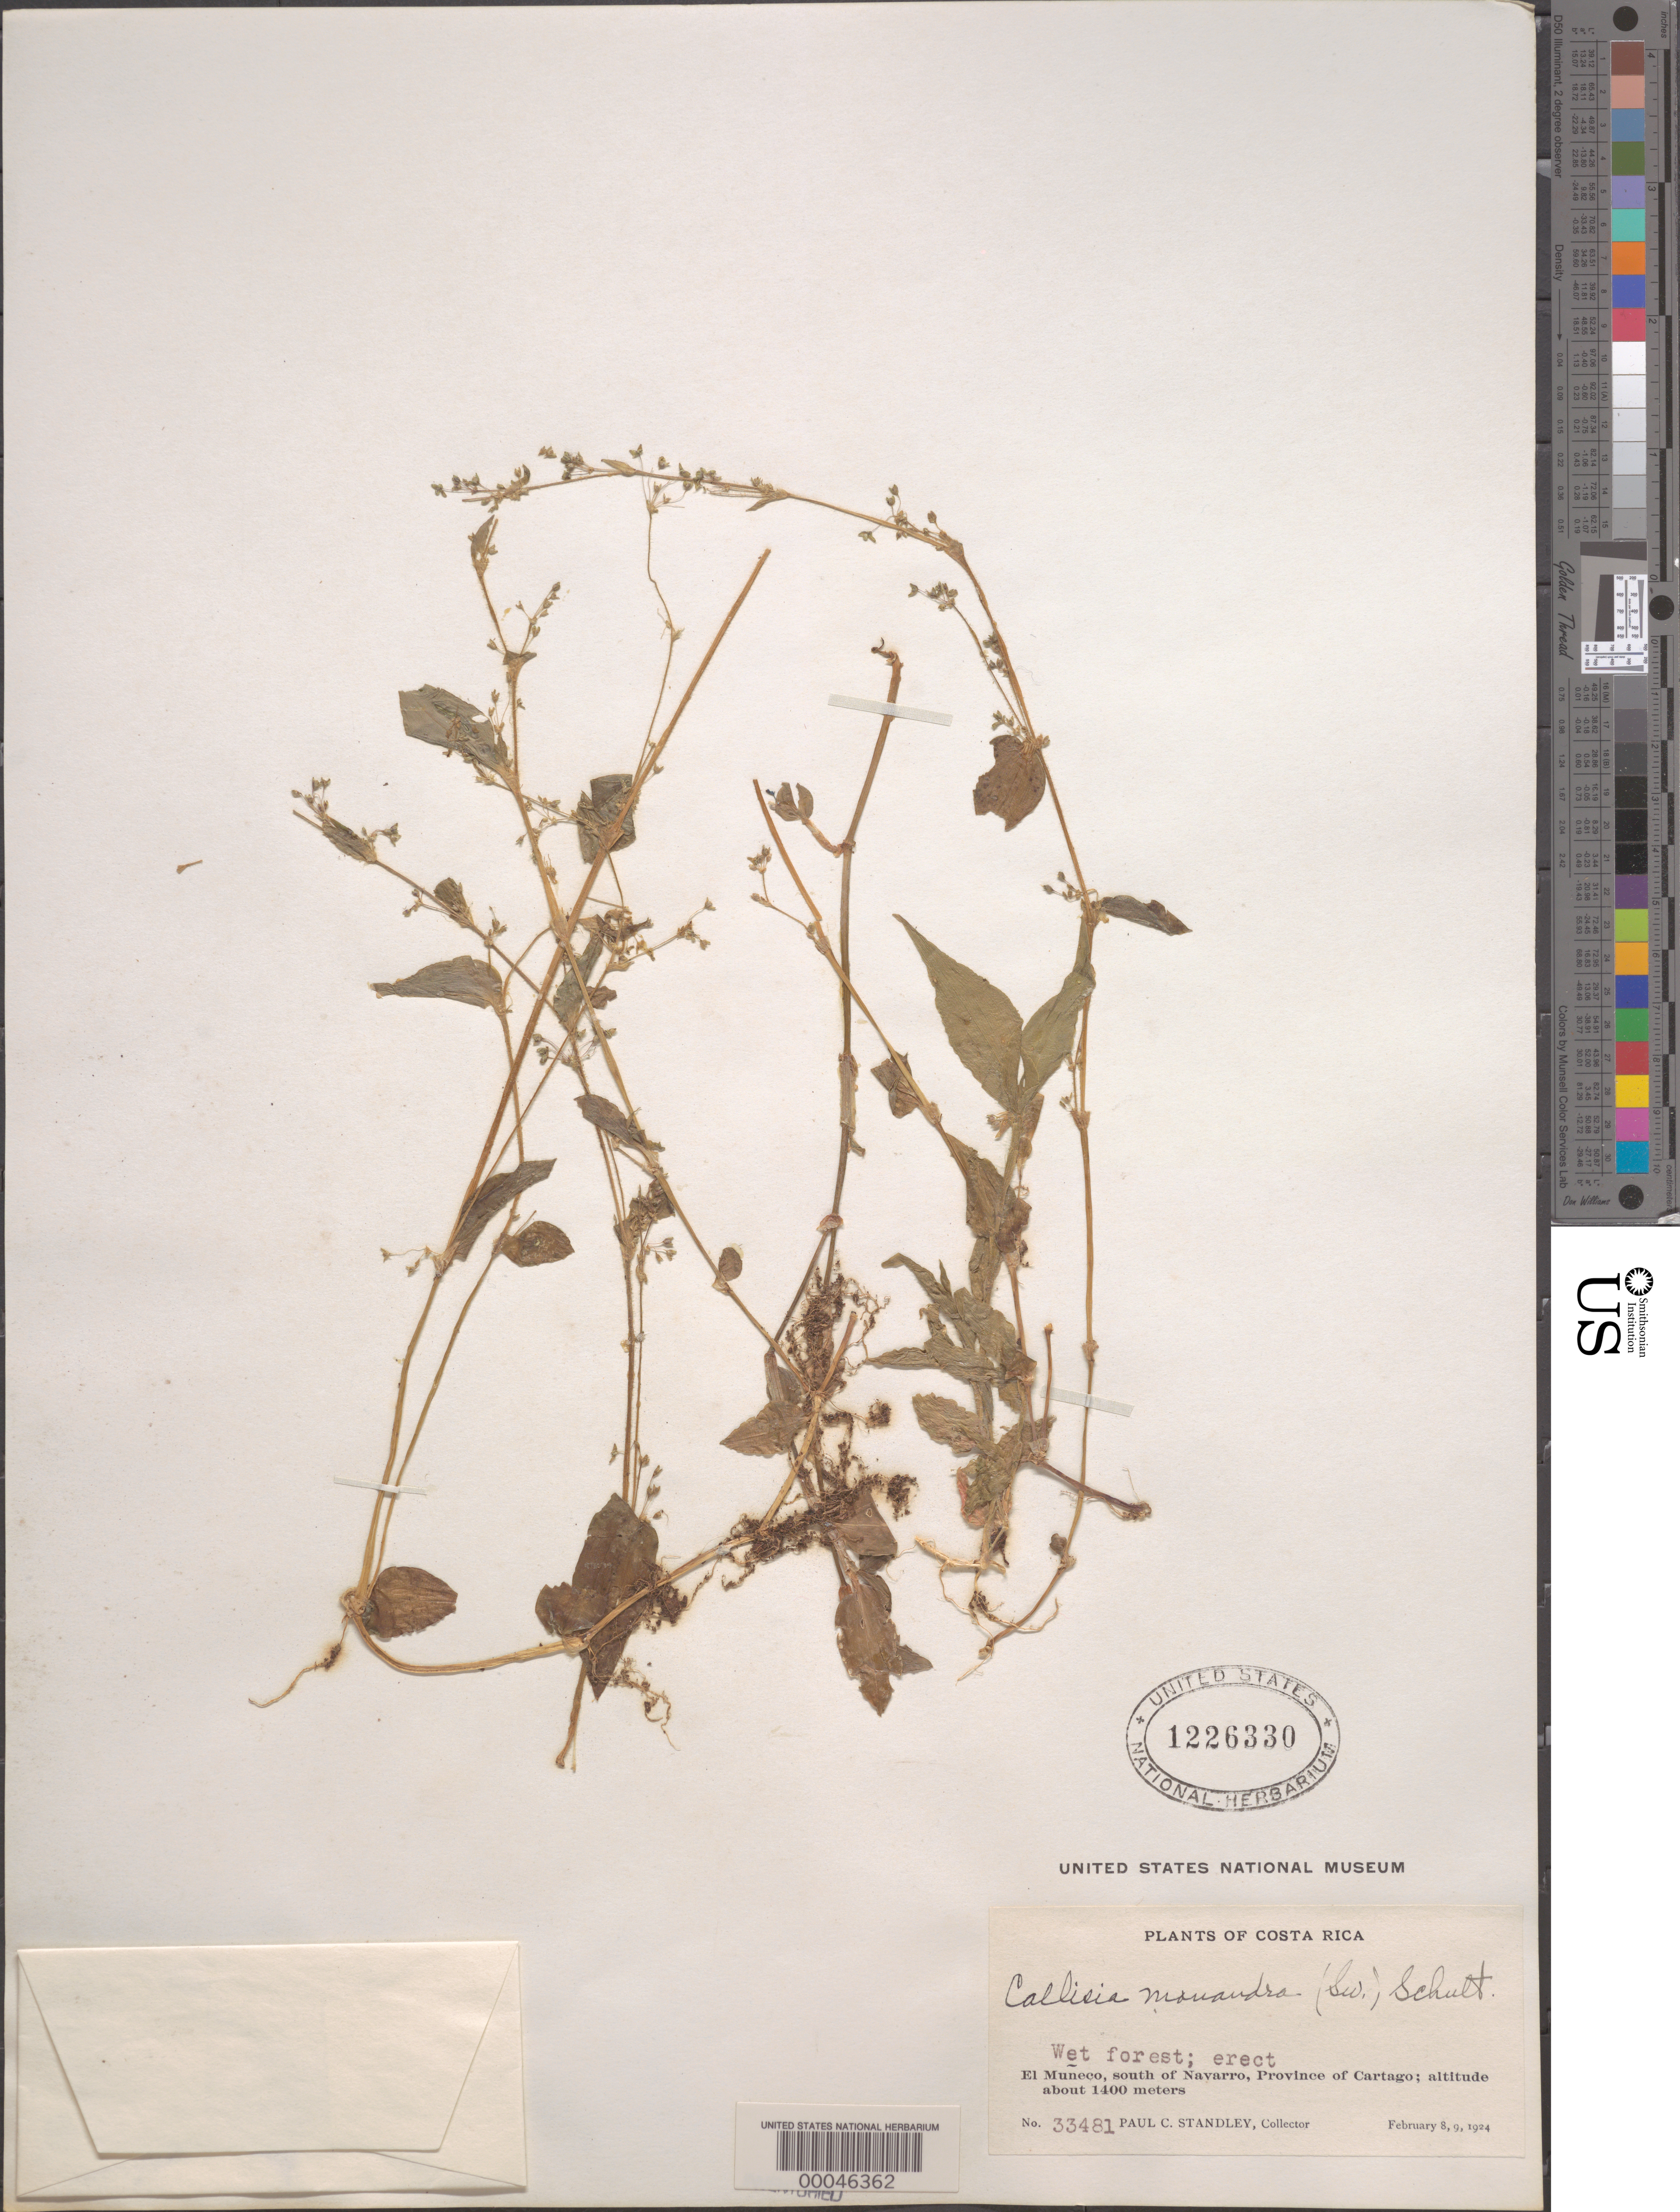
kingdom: Plantae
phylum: Tracheophyta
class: Liliopsida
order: Commelinales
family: Commelinaceae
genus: Callisia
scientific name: Callisia monandra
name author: (Sw.) Schult. & Schult. f.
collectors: P. C. Standley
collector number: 33481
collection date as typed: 08 Feb 1924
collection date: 1924-02-08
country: Costa Rica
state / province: Cartago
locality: El Muneco, S of Navaro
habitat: Wet forest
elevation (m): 1400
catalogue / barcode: US 1226330